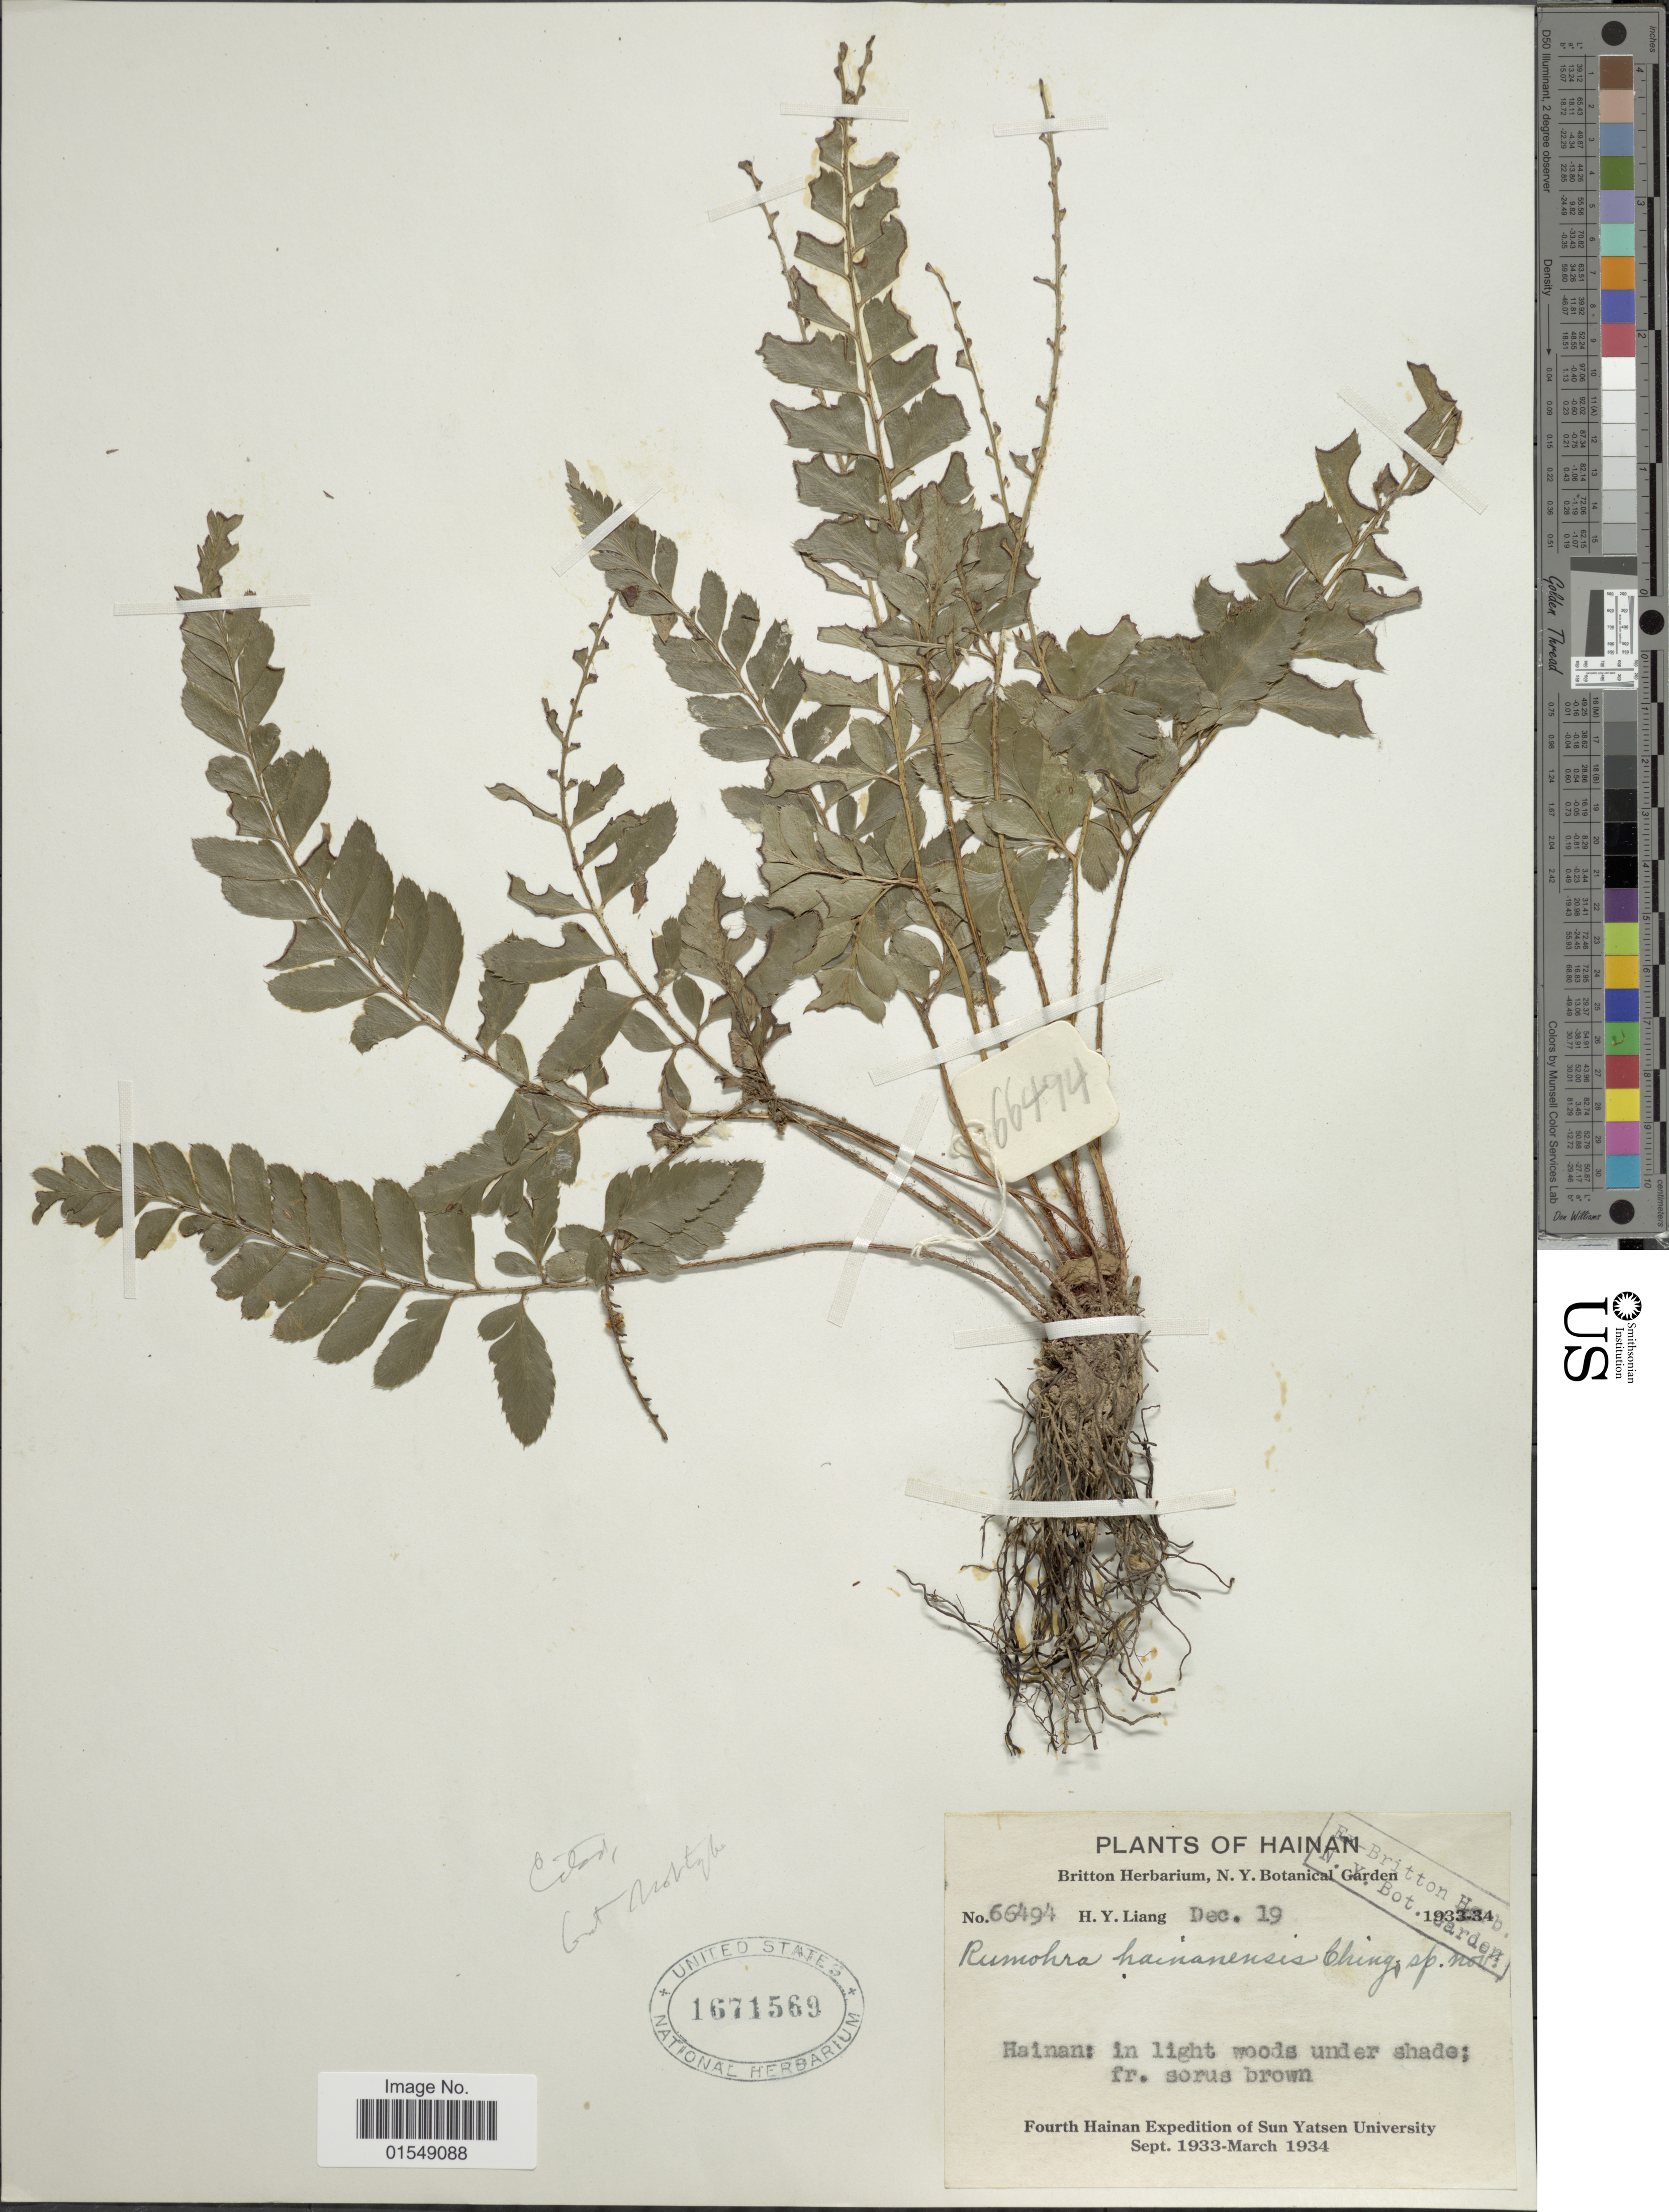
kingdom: Plantae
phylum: Tracheophyta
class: Polypodiopsida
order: Polypodiales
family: Dryopteridaceae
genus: Arachniodes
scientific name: Arachniodes hainanensis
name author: (Ching) Ching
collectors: H. Y. Liang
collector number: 66494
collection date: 1933-12-19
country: China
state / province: Hainan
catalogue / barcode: US 1671569